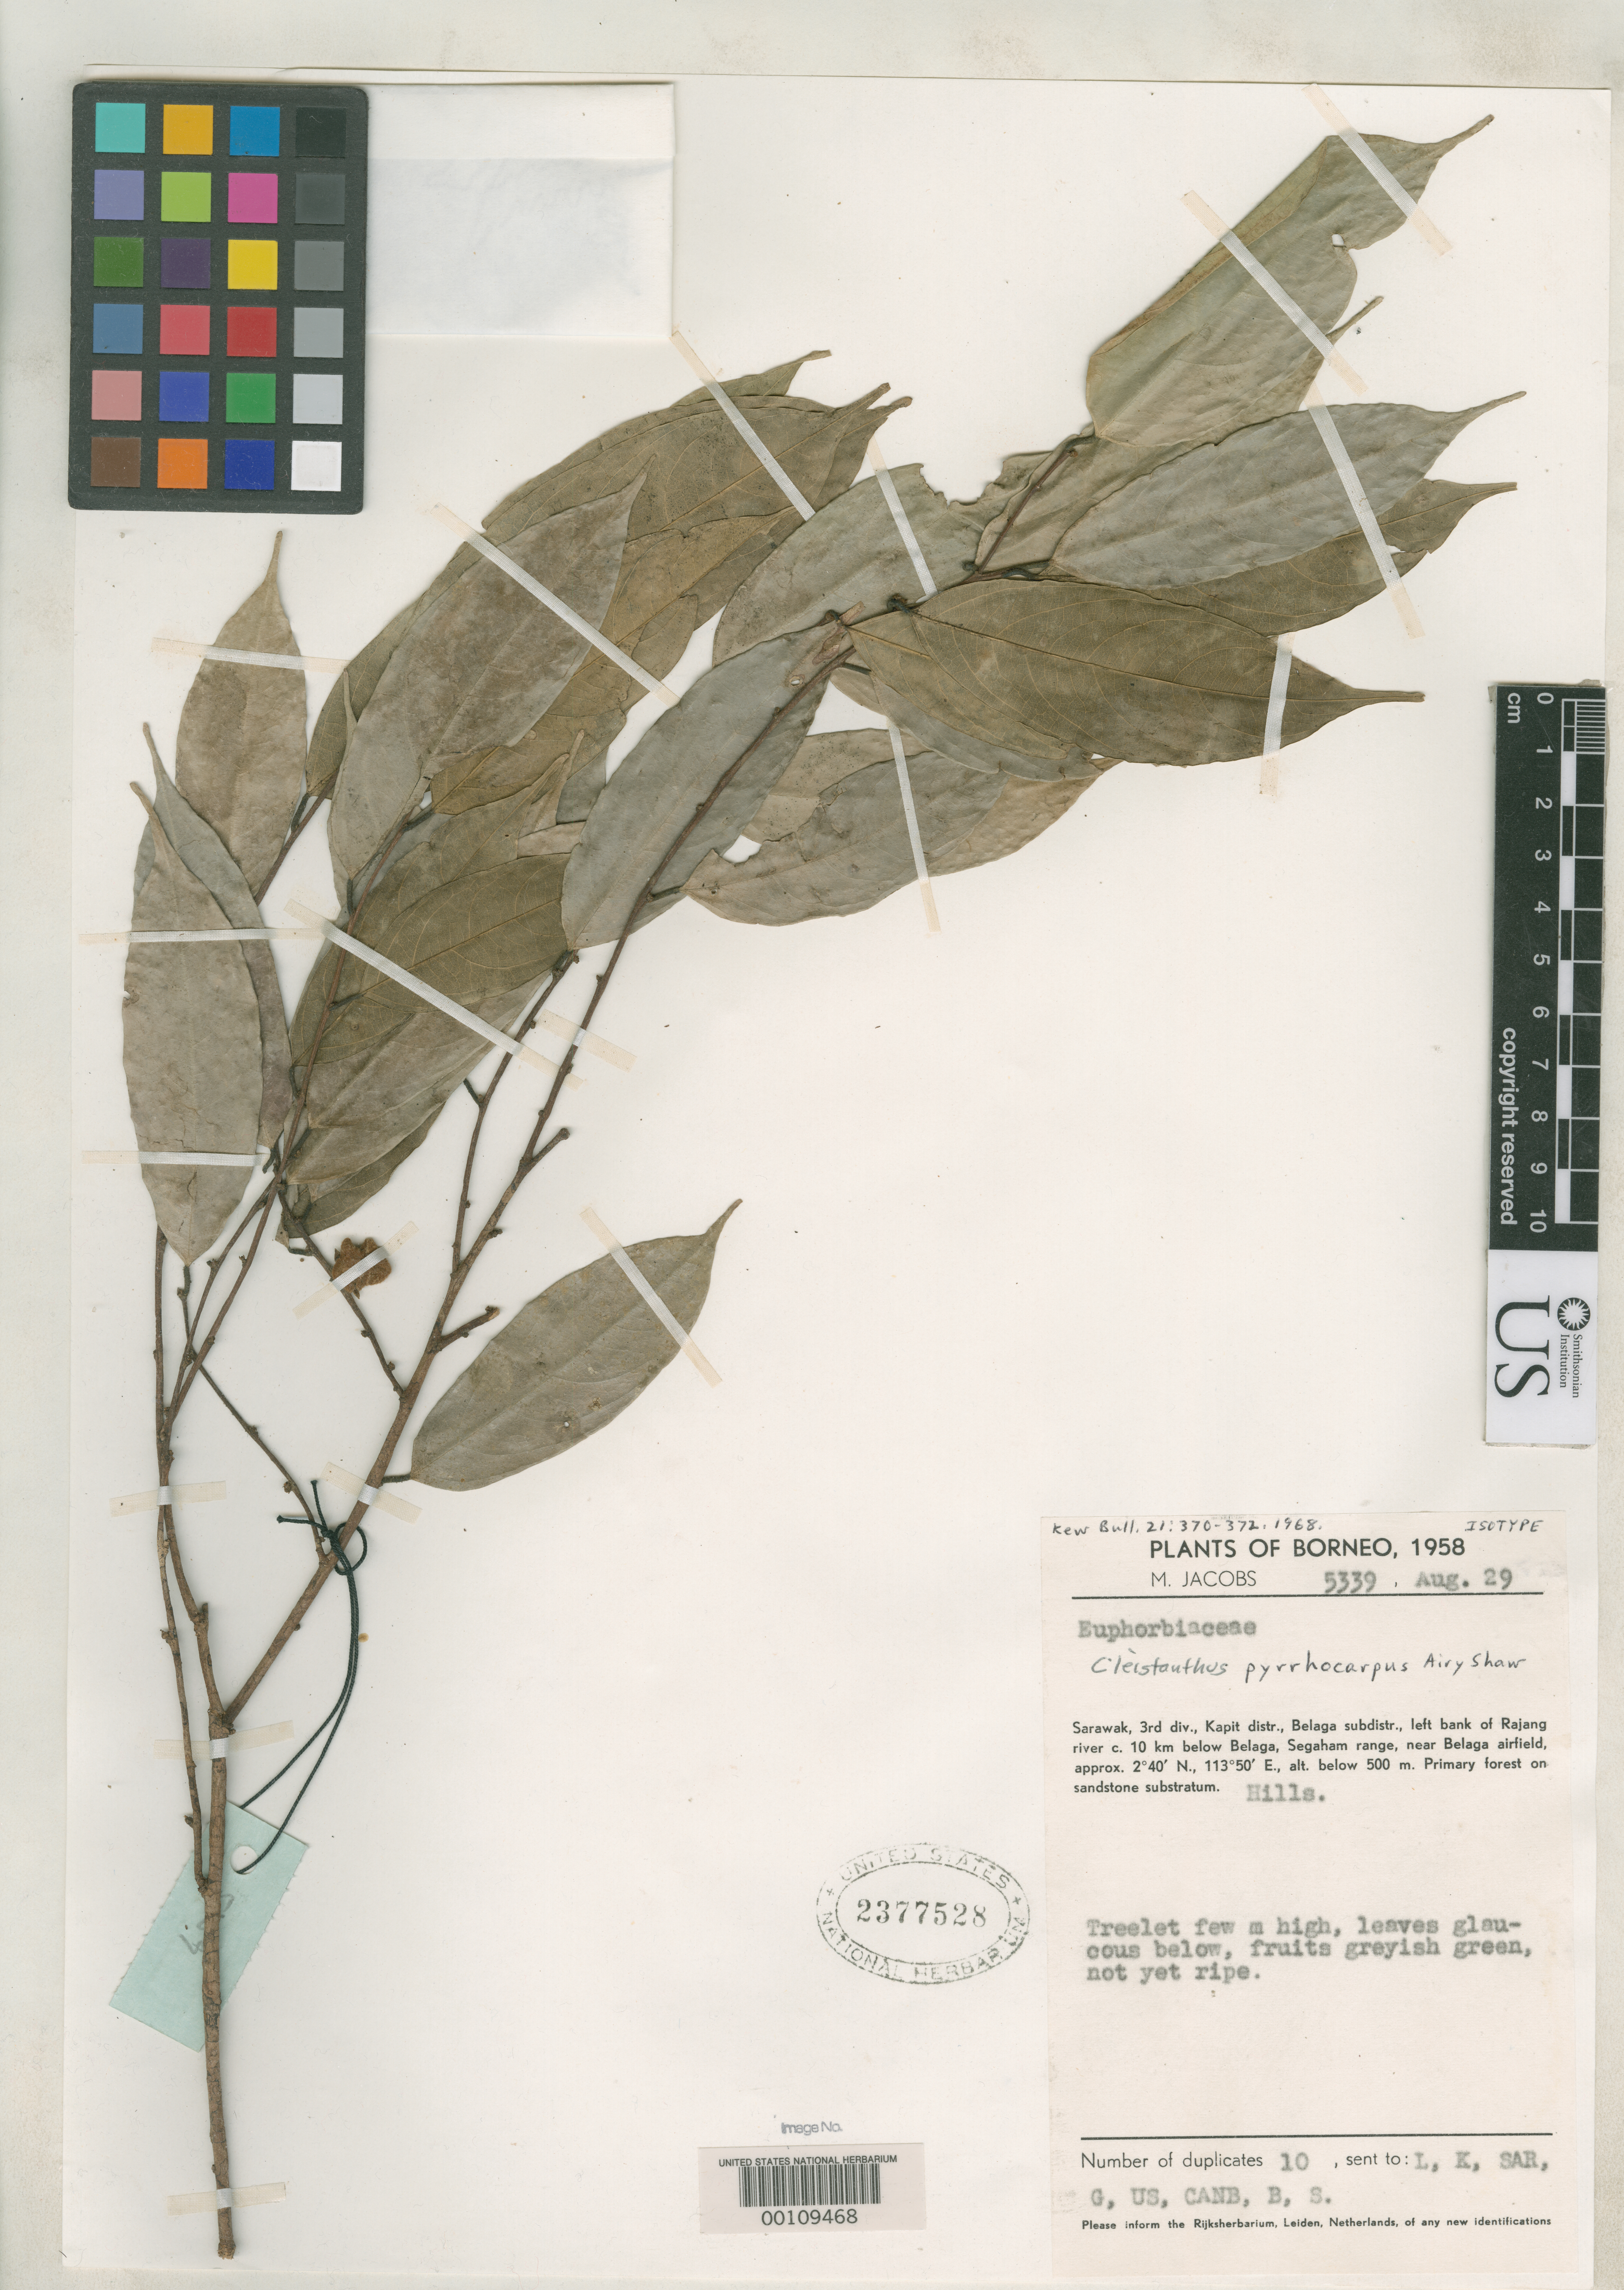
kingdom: Plantae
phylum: Tracheophyta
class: Magnoliopsida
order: Malpighiales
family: Phyllanthaceae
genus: Cleistanthus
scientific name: Cleistanthus pyrrhocarpus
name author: Airy Shaw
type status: Isotype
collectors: M. R. Jacobs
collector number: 5339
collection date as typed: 29 Aug 1958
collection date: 1958-08-29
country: Malaysia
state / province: Sarawak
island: Borneo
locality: Kapit Dist., Belaga subdist., left bank of Rajang River, 10 km below Belaga, Segaham Range, near Belaga Airfield.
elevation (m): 500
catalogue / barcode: US 2377528